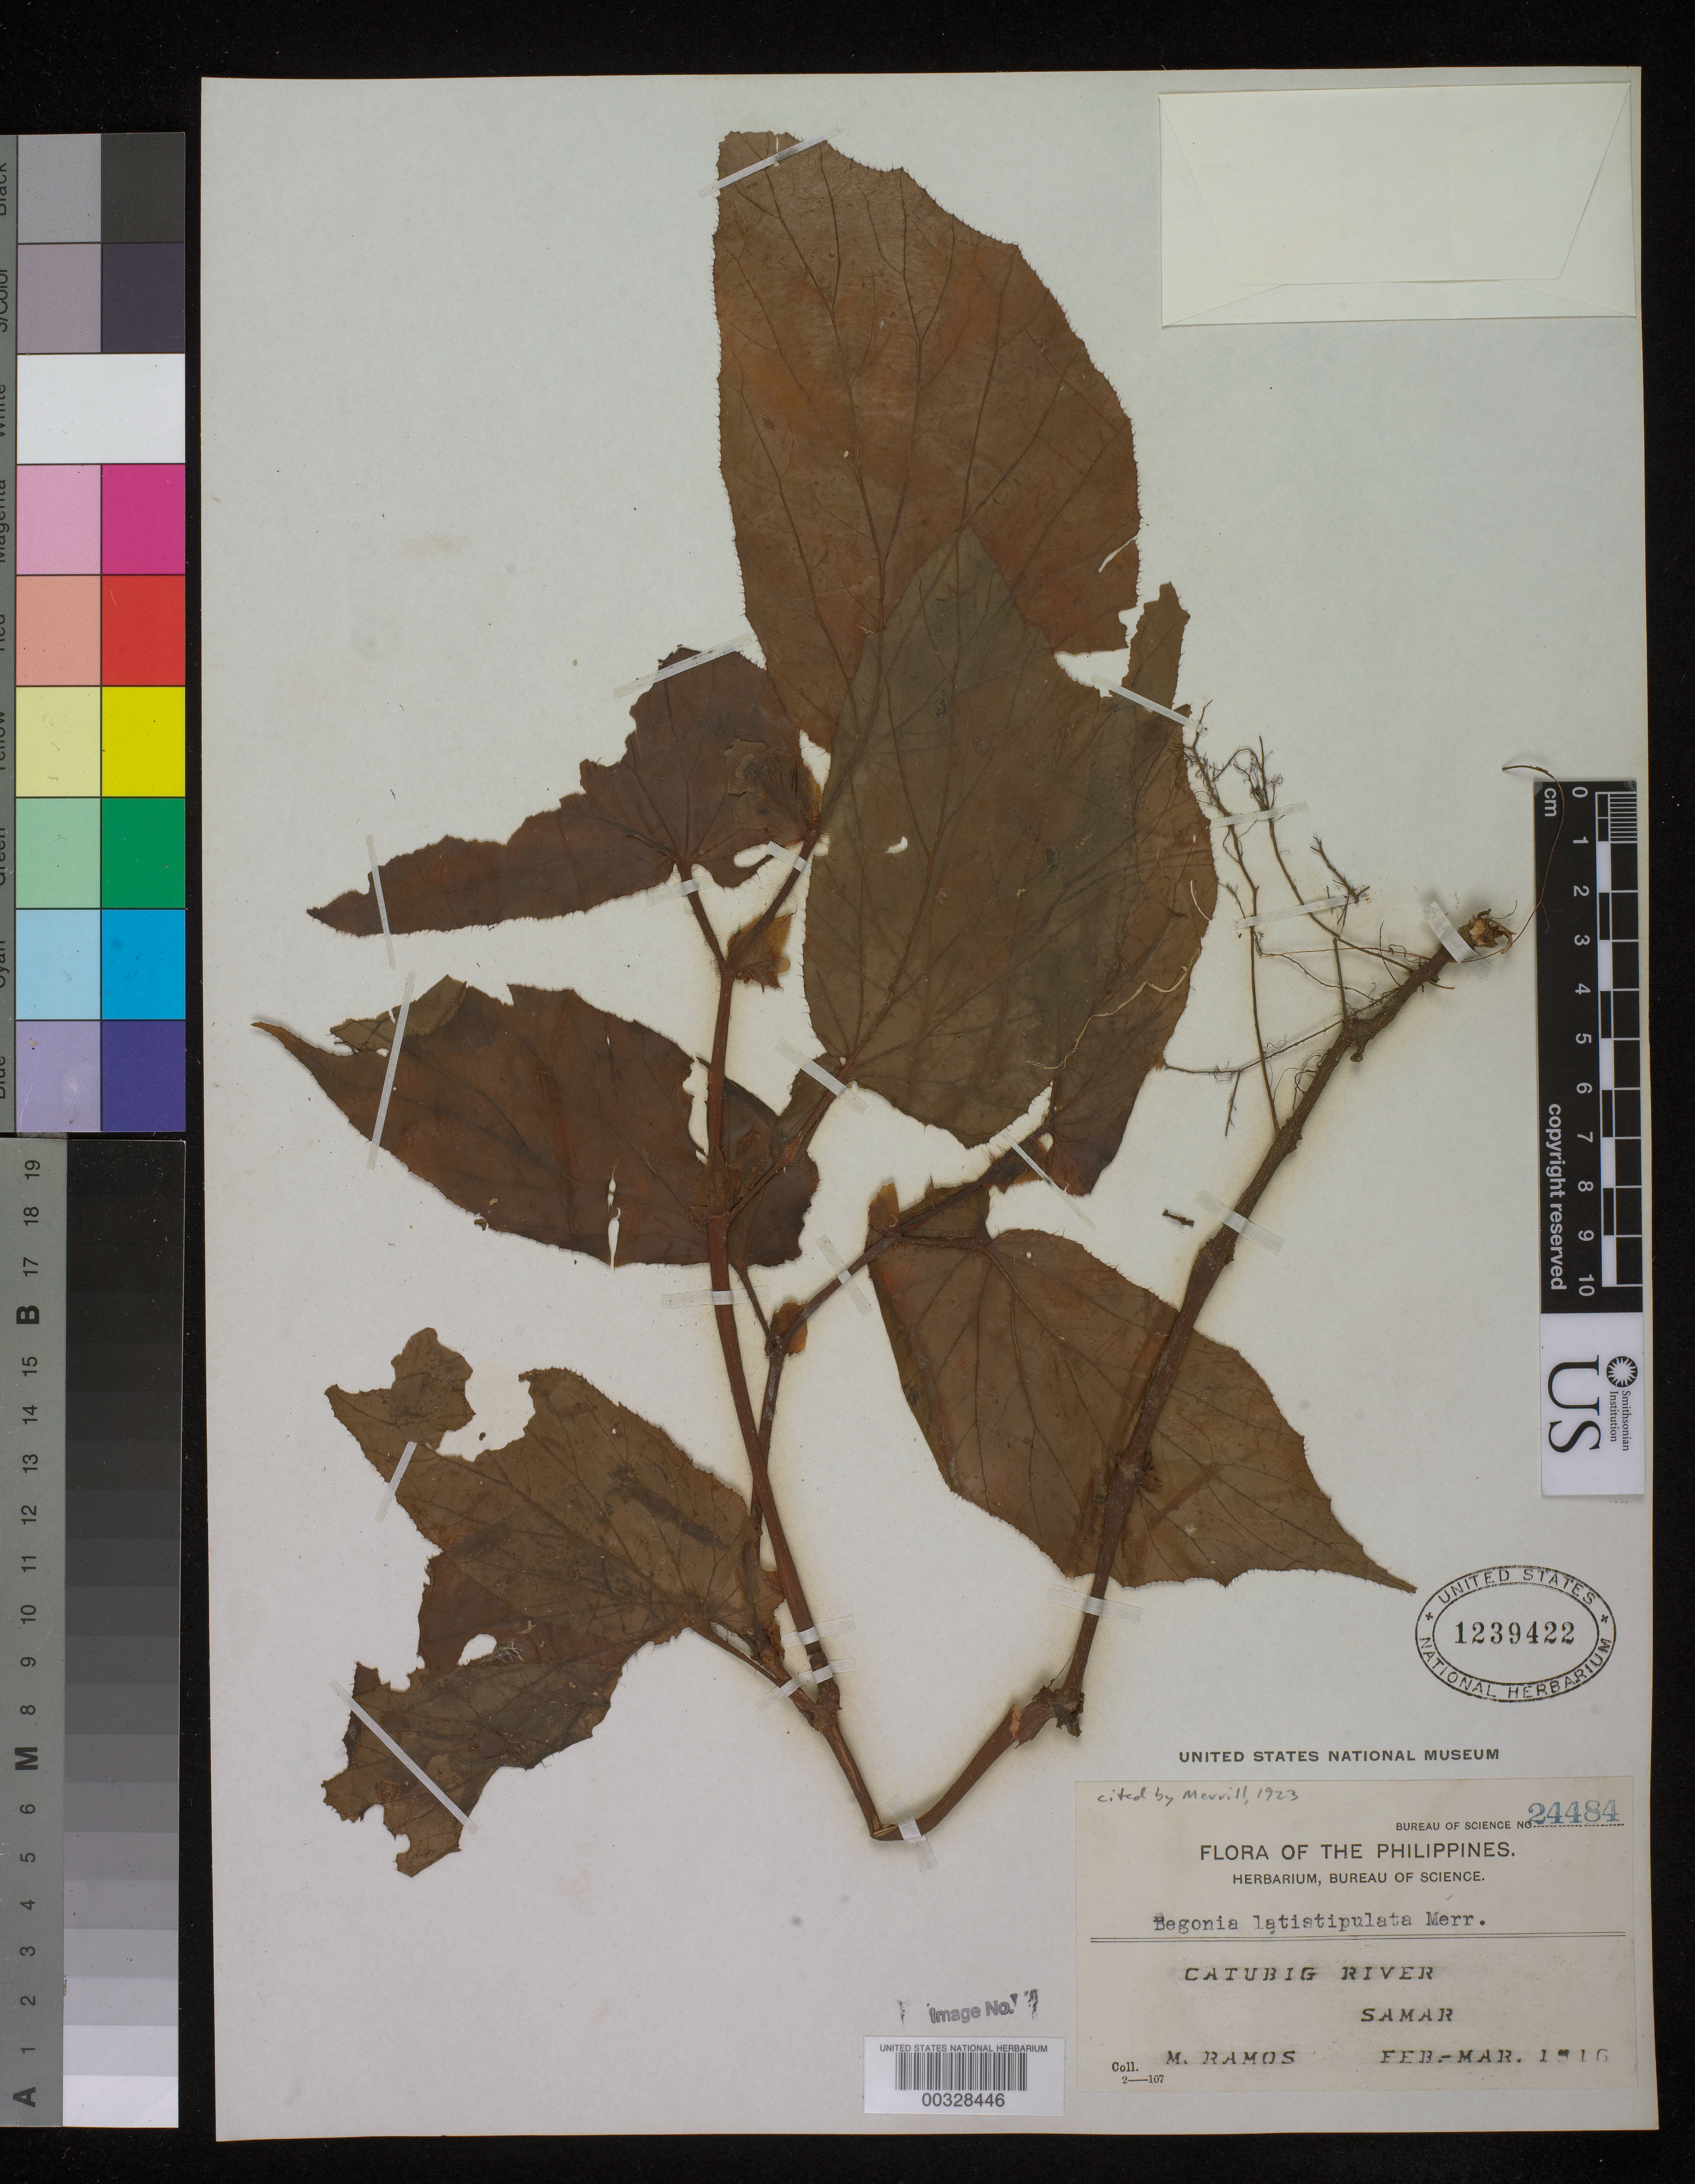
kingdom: Plantae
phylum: Tracheophyta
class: Magnoliopsida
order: Cucurbitales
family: Begoniaceae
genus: Begonia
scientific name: Begonia latistipula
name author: Merr.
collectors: M. Ramos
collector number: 24484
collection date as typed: Feb 1916 to -- Mar 1916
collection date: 1916-02/1916-03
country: Philippines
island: Samar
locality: Catubig river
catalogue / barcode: US 1239422